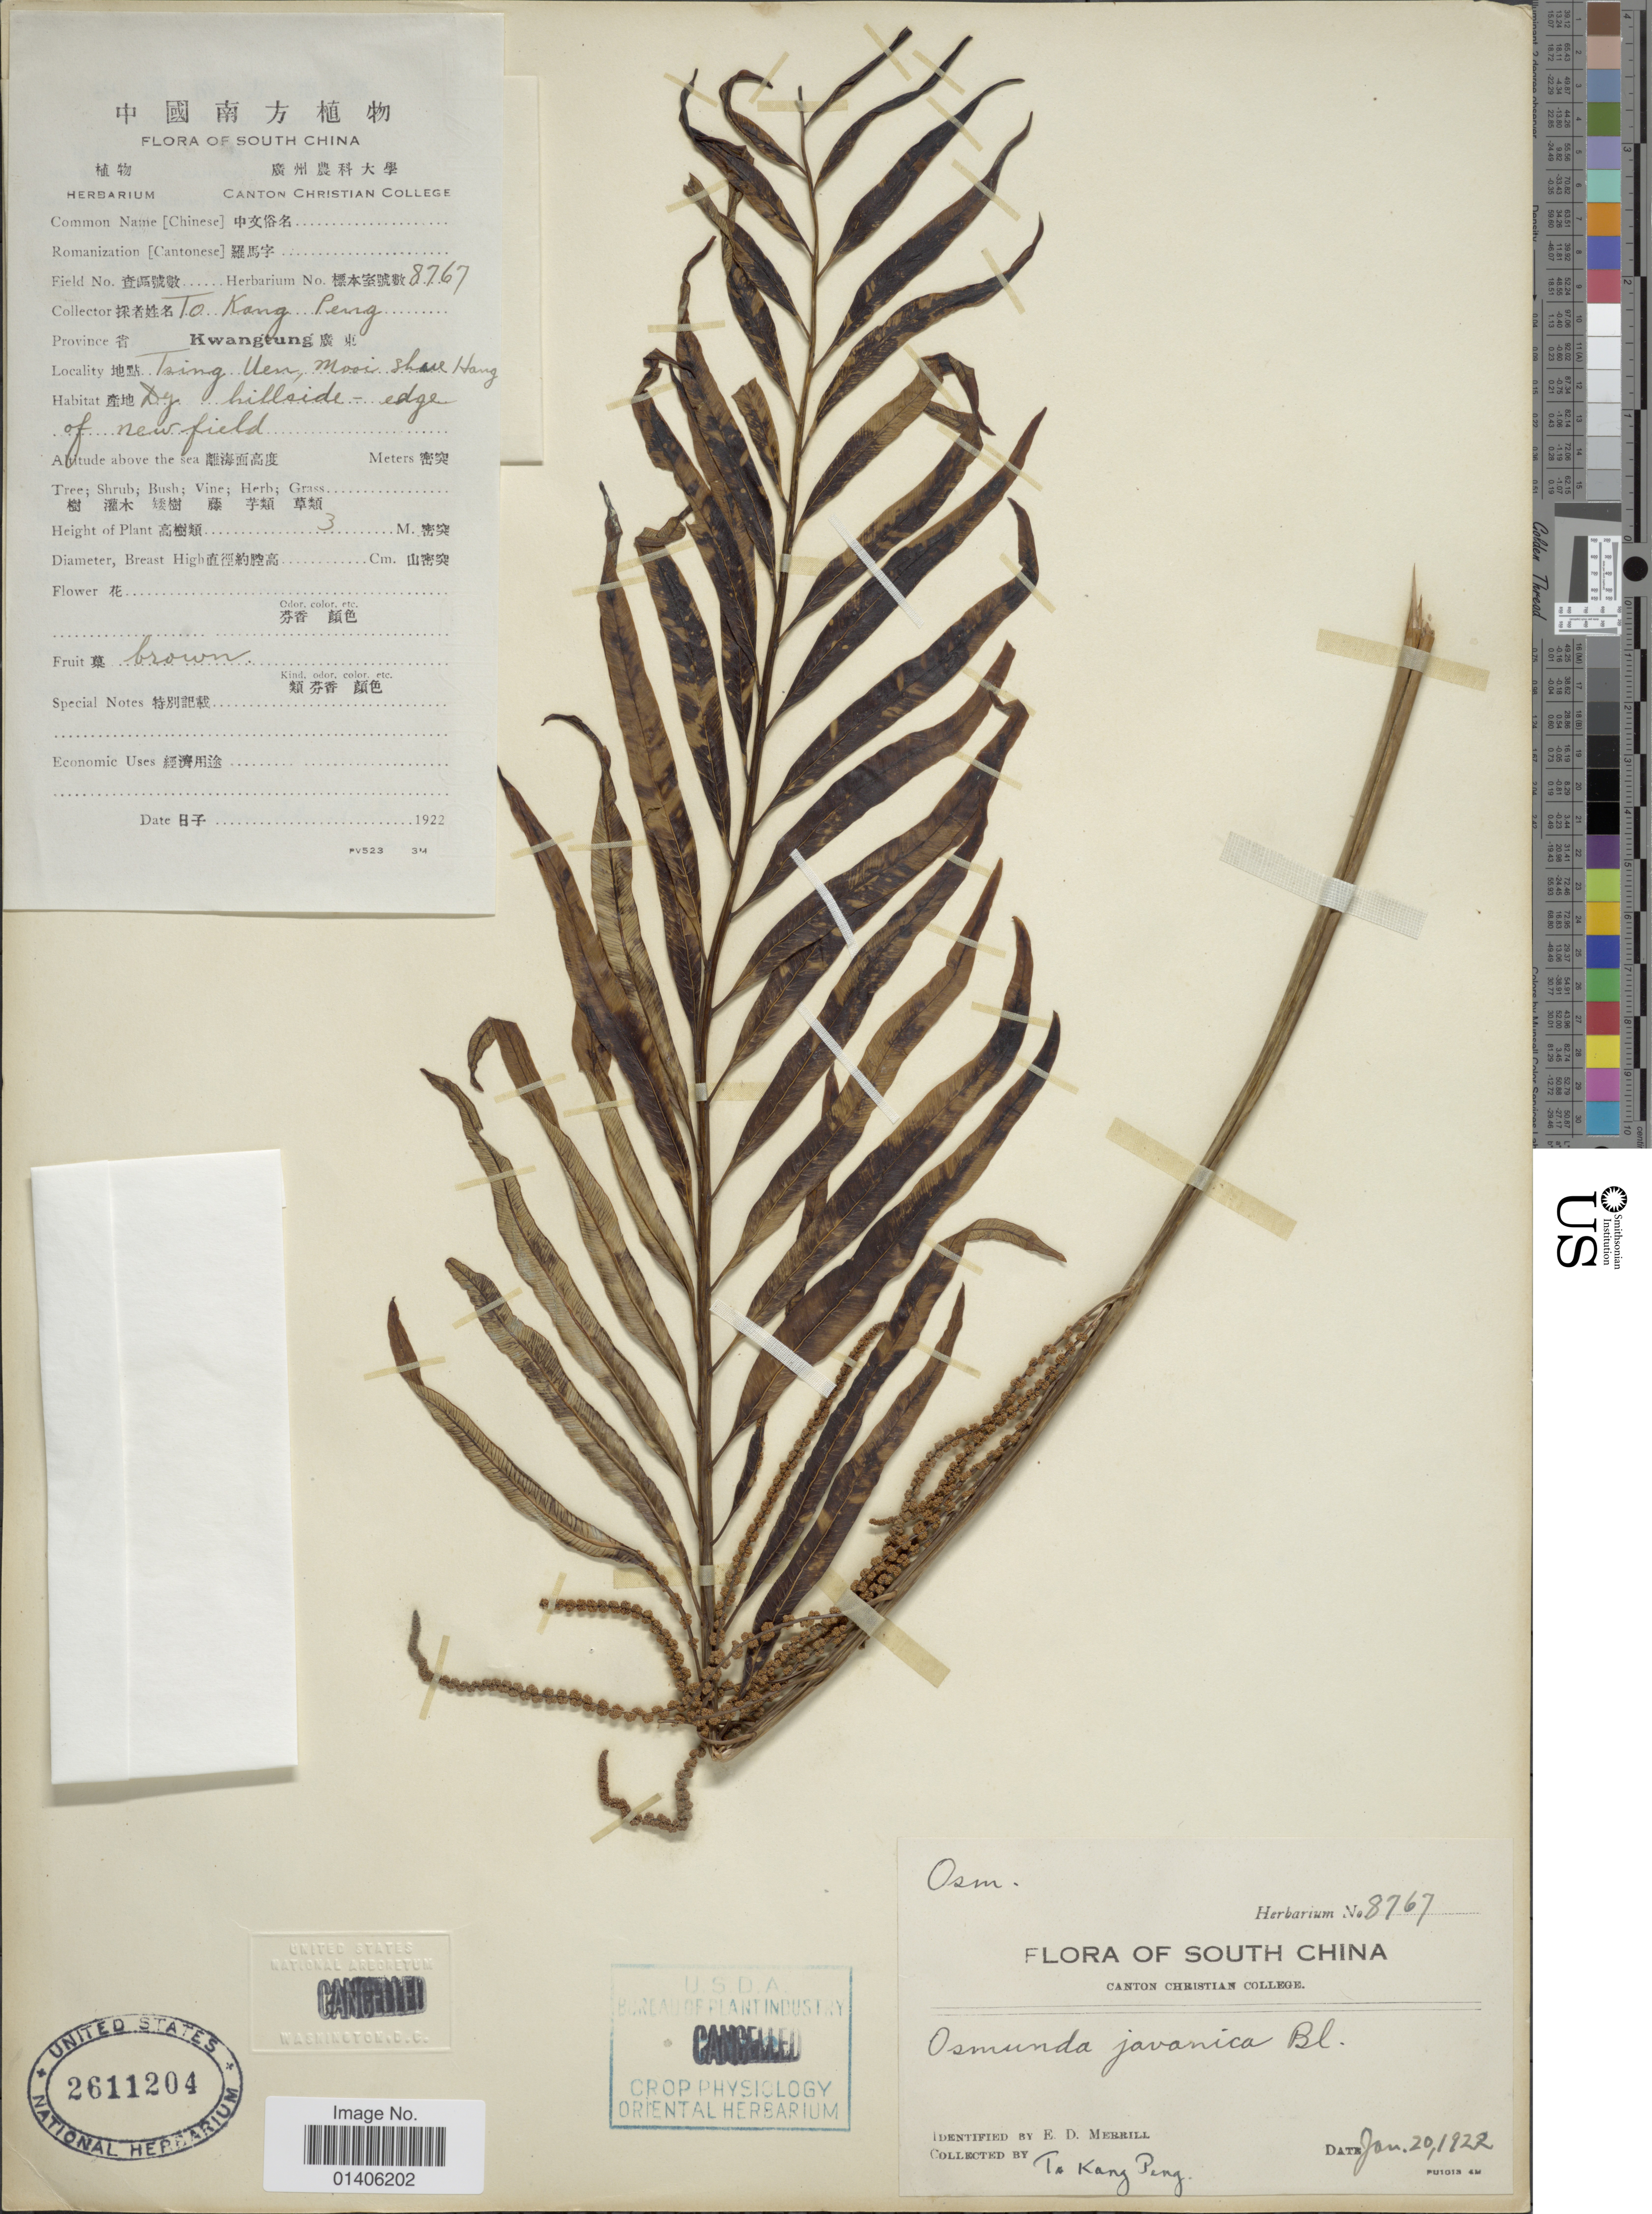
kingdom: Plantae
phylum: Tracheophyta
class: Polypodiopsida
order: Osmundales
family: Osmundaceae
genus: Osmunda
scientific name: Osmunda javanica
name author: Blume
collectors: T. K. Peng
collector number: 8767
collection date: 1922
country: China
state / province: Guangdong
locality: South China, Province Kwangtung, Tsing Uen, Mooi share Hang [interpreted]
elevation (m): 3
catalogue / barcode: US 2611204